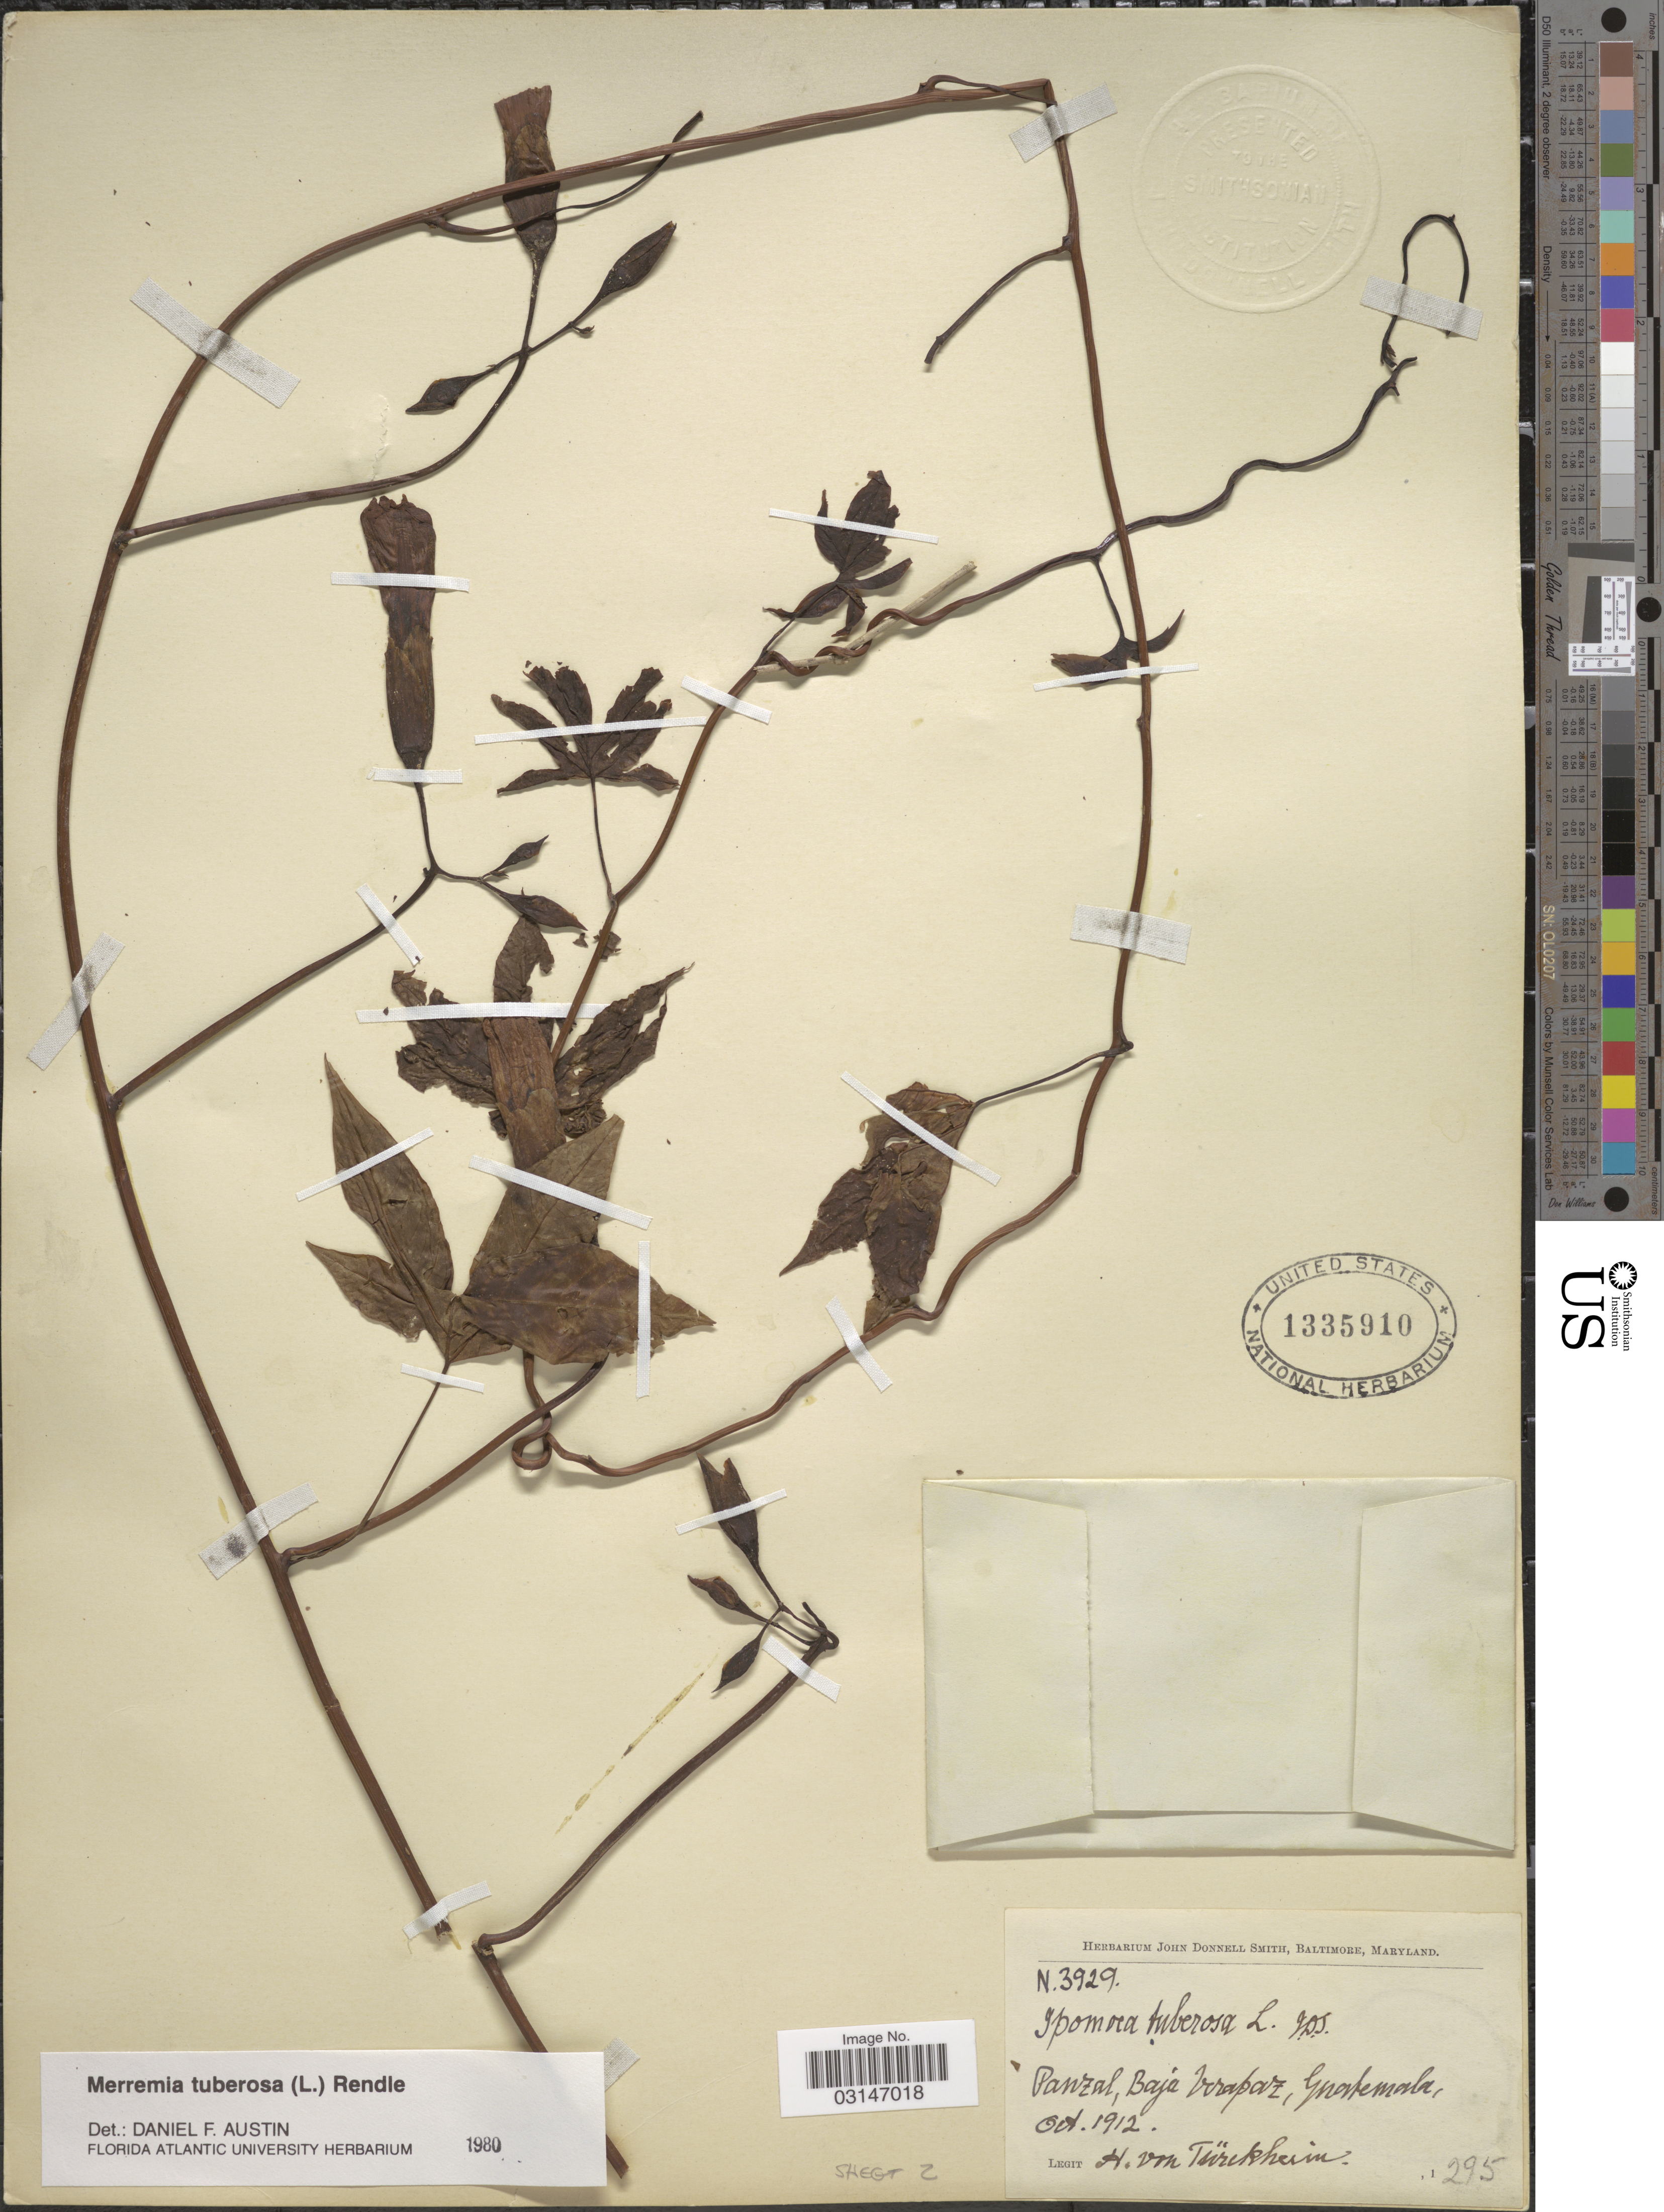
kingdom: Plantae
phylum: Tracheophyta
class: Magnoliopsida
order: Solanales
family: Convolvulaceae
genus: Distimake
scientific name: Distimake tuberosus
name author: (L.) A. R. Simões & Staples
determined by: Strong, Mark T., (BOT), Smithsonian Institution - National Museum of Natural History (UNITED STATES)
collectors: H. von Türckheim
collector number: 3929/295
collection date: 1912-10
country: Guatemala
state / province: Baja Verapaz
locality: Panzal, Baja Verapaz, Guatemala.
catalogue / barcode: US 1335910